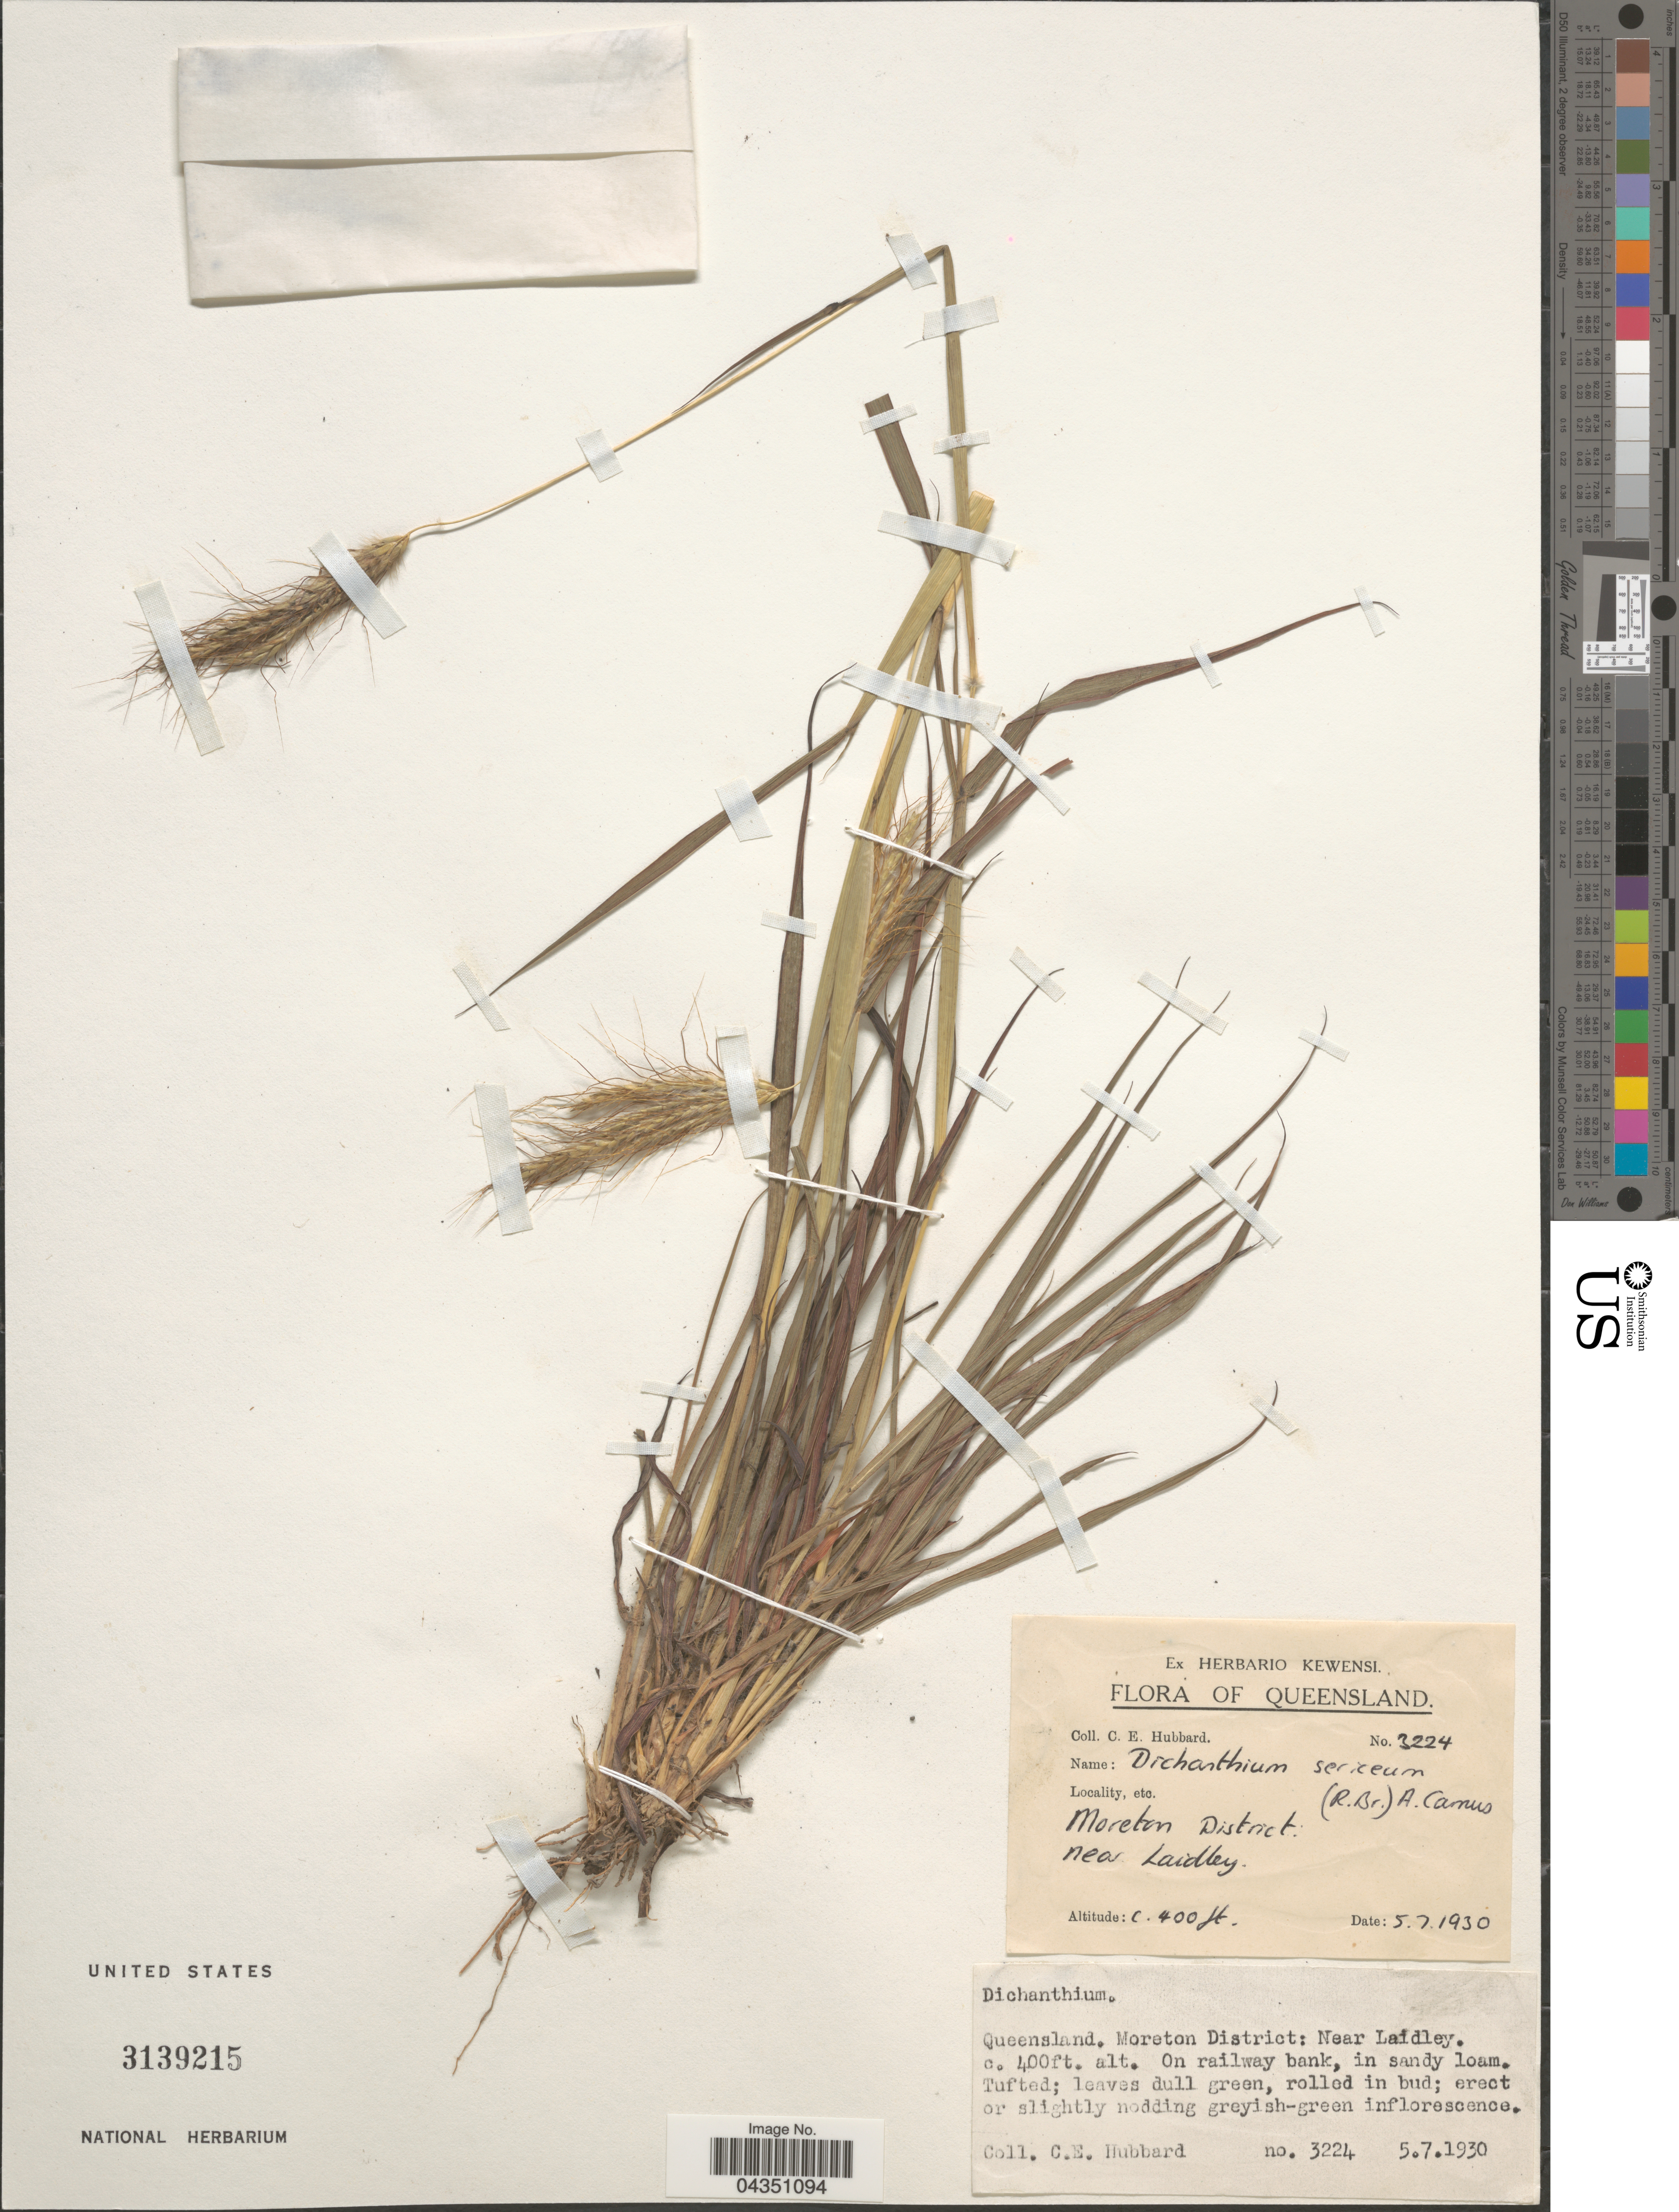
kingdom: Plantae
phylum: Tracheophyta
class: Liliopsida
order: Poales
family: Poaceae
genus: Dichanthium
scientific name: Dichanthium sericeum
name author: (R. Br.) A. Camus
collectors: C. E. Hubbard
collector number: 3224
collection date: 1930-07-05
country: Australia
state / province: Queensland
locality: Moreton District: near Laidley.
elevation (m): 122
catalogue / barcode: US 3139215